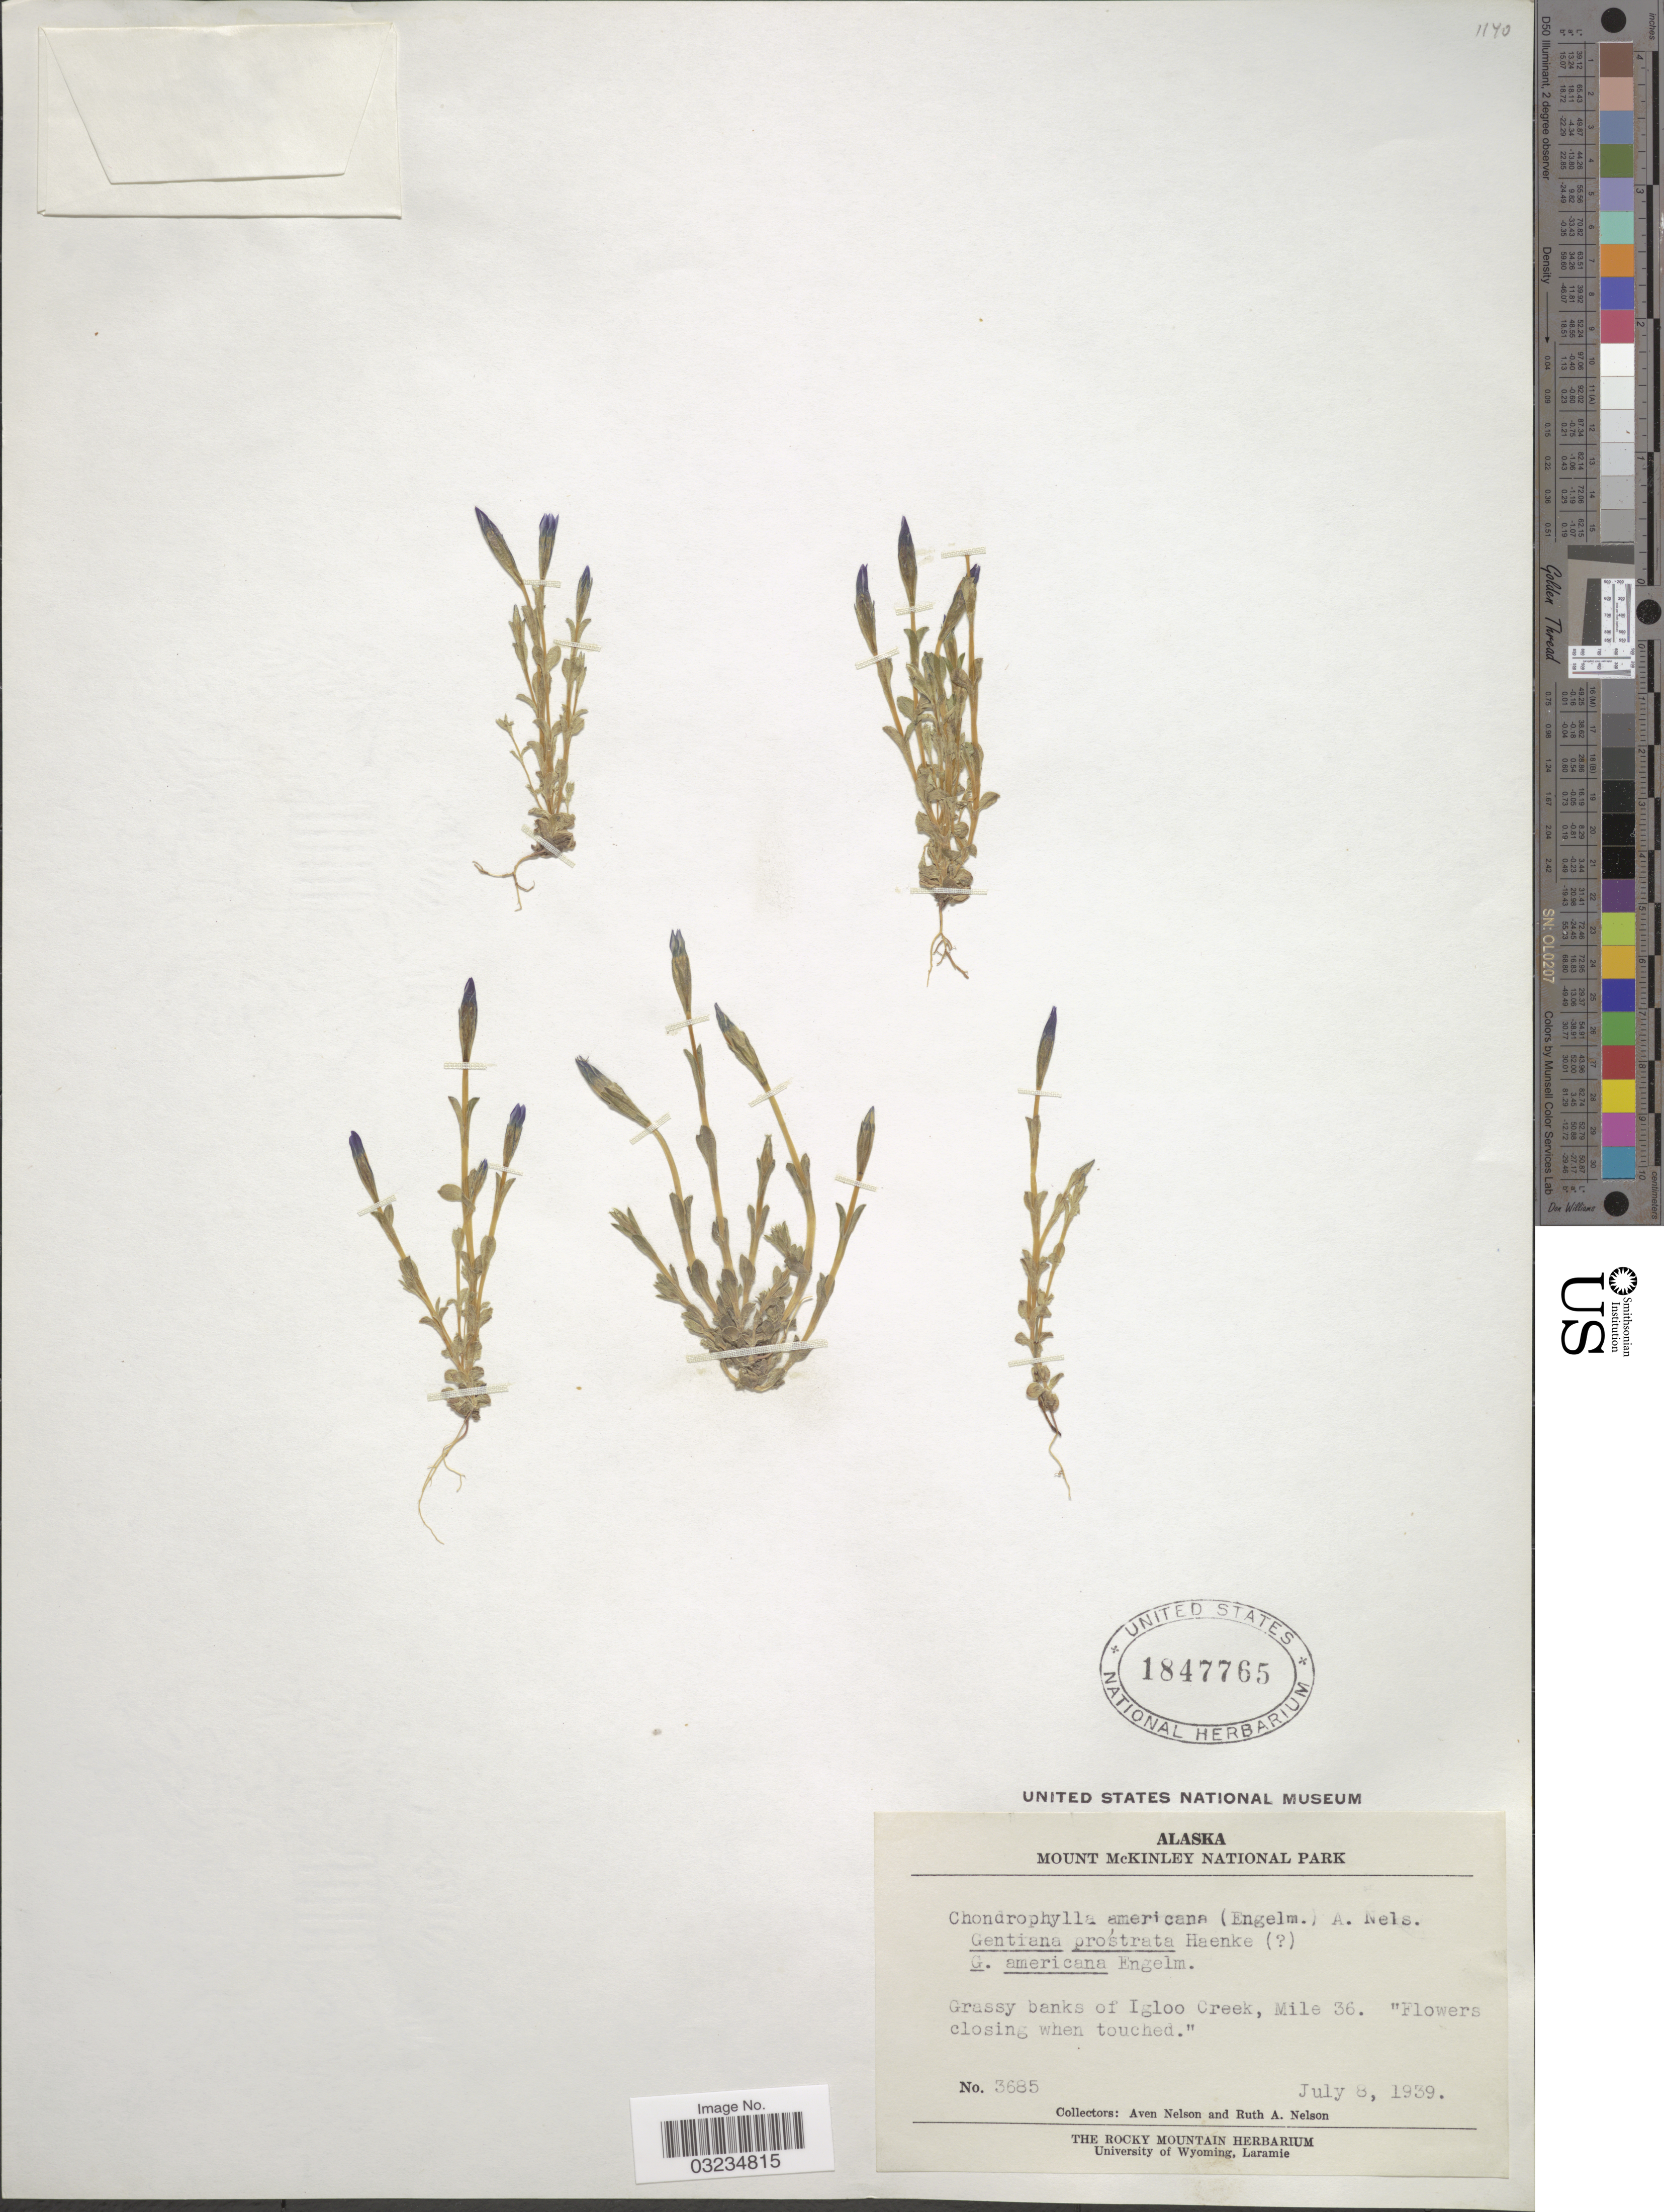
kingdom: Plantae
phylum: Tracheophyta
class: Magnoliopsida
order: Gentianales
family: Gentianaceae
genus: Gentiana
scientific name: Gentiana prostrata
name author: Haenke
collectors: A. Nelson & R. A. Nelson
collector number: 3685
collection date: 1939-07-08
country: United States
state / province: Alaska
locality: Mount McKinley National Park. Grassy banks of Igloo Creek, Mile 36.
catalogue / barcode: US 1847765